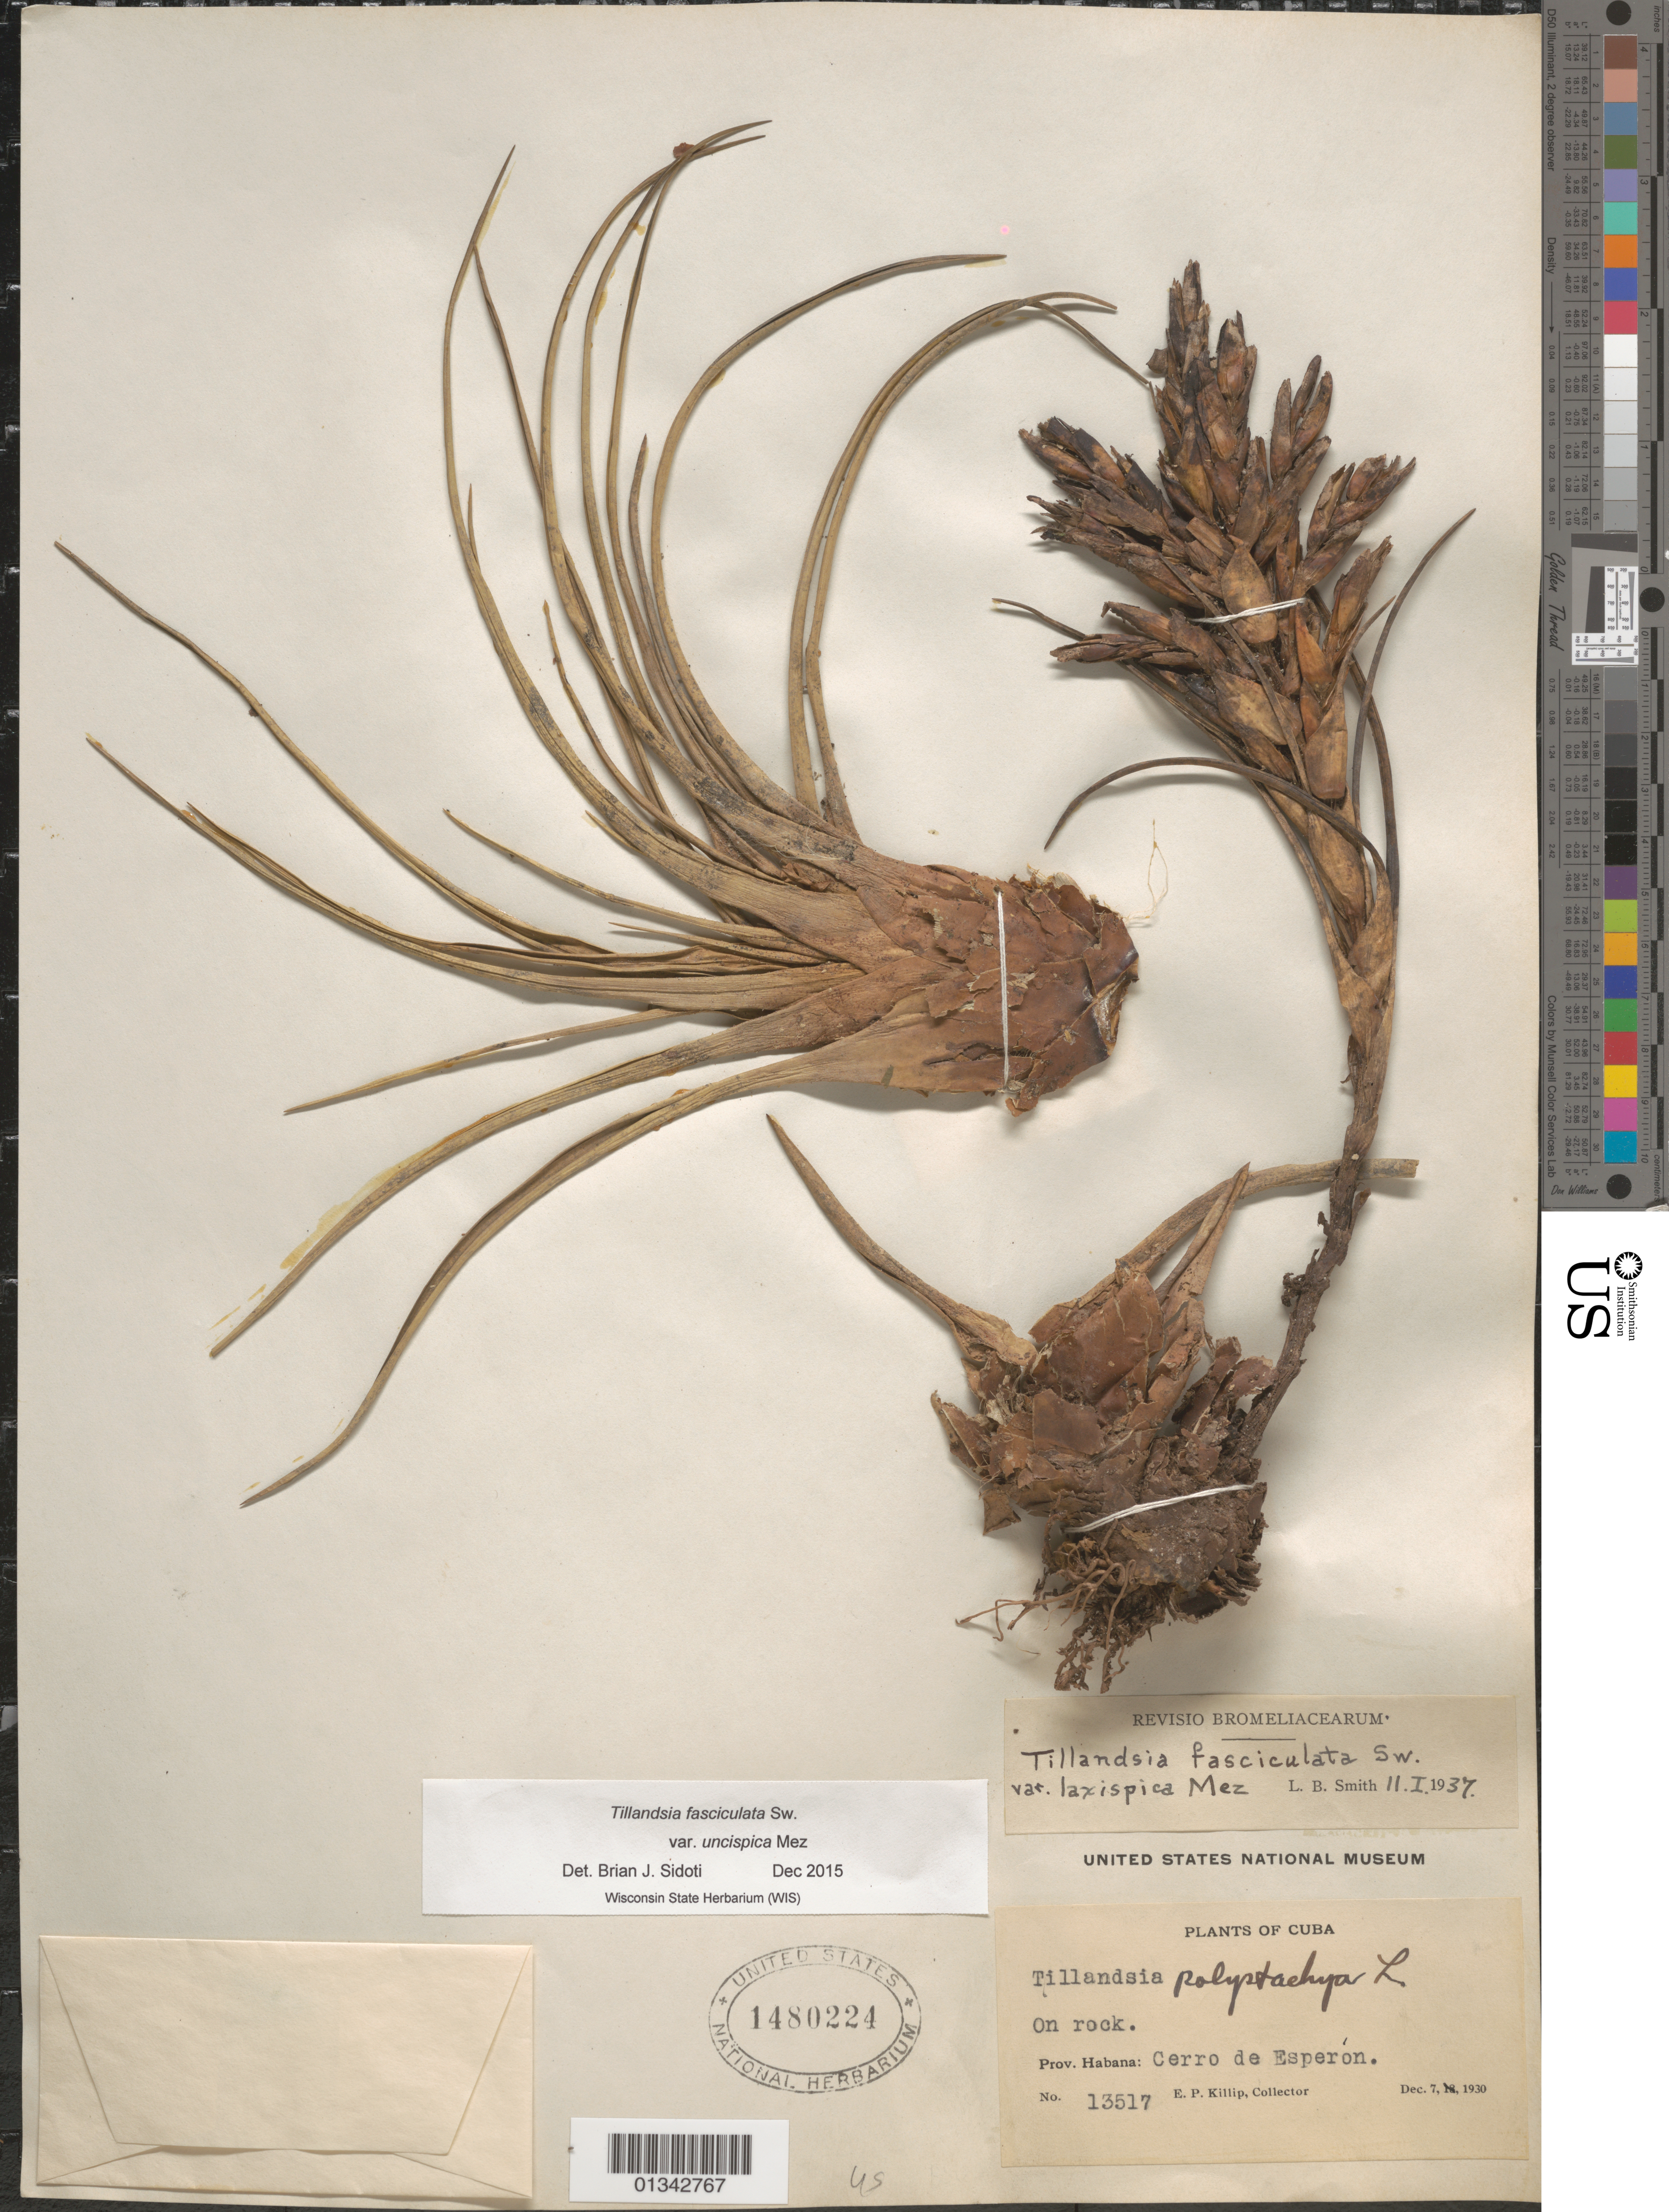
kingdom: Plantae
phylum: Tracheophyta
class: Liliopsida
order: Poales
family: Bromeliaceae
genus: Tillandsia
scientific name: Tillandsia fasciculata var. uncispica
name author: Mez in A. DC.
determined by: Sidoti, B. J.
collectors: E. P. Killip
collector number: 13517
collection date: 1930-12-07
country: Cuba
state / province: Artemisa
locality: Prov. Habana [Artemisa], Cerro de Esperón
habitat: On rock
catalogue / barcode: US 1480224